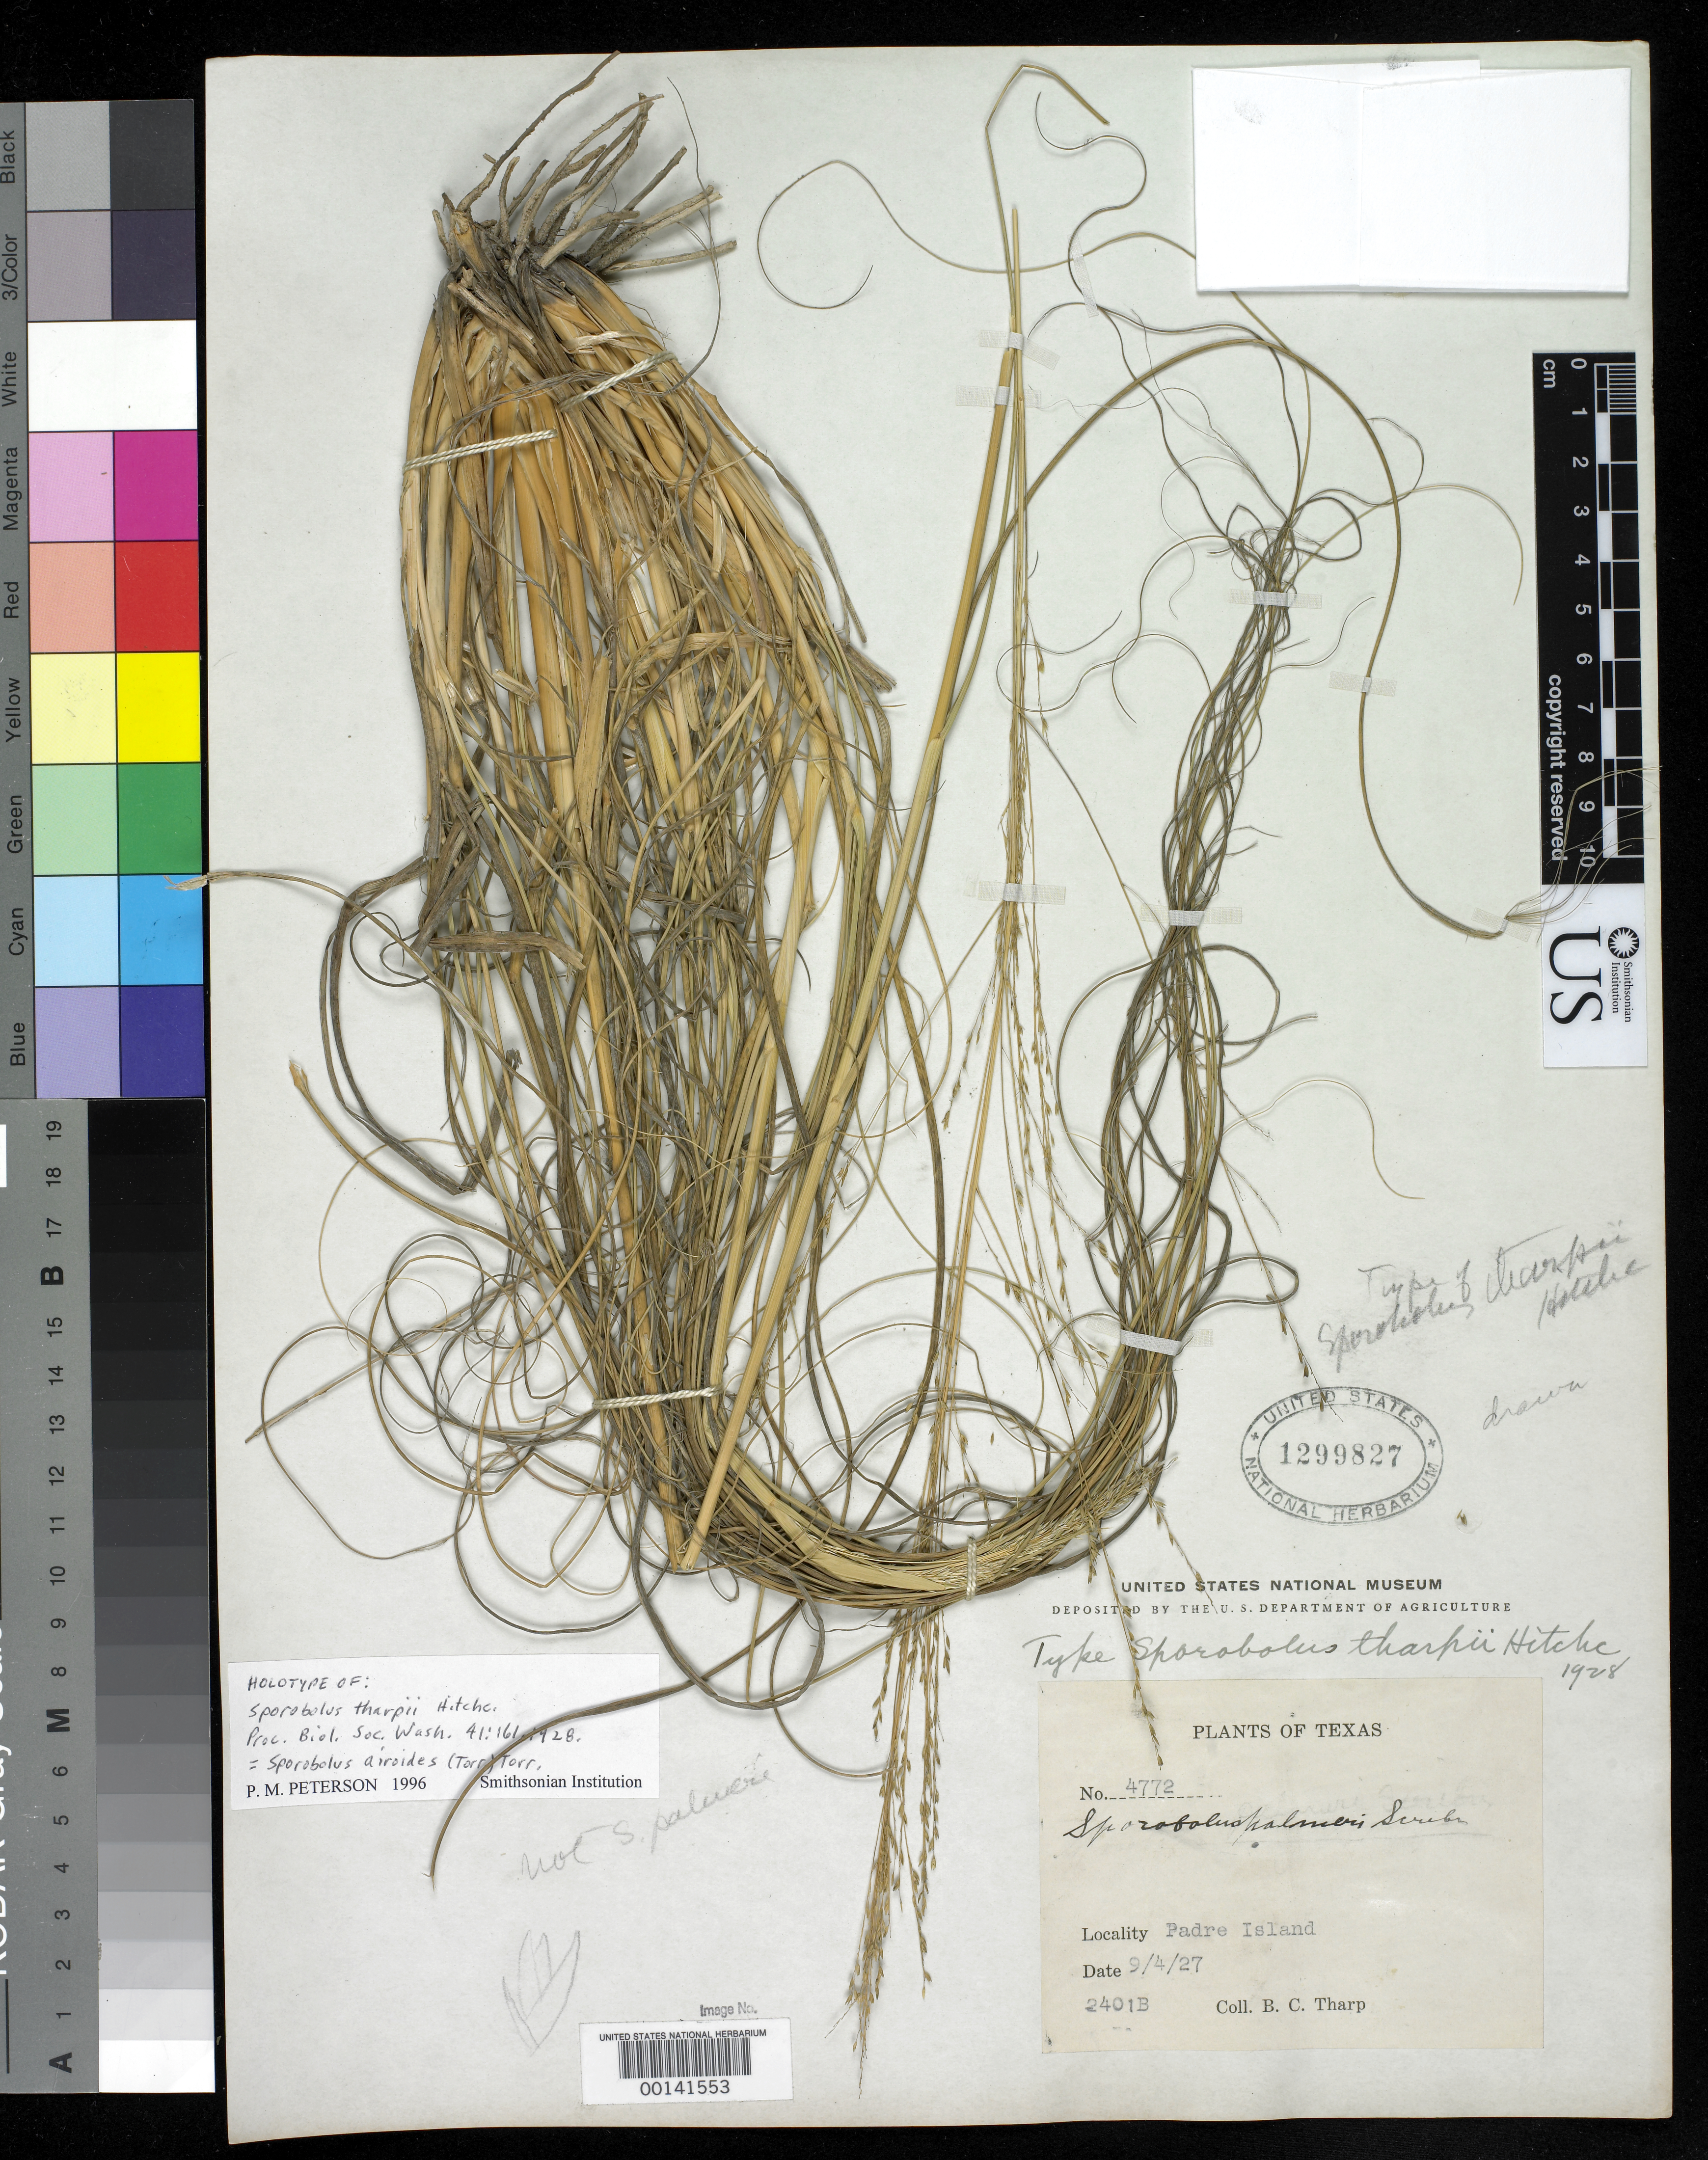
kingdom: Plantae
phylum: Tracheophyta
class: Liliopsida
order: Poales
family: Poaceae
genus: Sporobolus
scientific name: Sporobolus tharpii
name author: Hitchc.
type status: Holotype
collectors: B. C. Tharp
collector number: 4772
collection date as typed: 04 Sep 1927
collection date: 1927-09-04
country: United States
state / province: Texas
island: Padre Island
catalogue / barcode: US 1299827